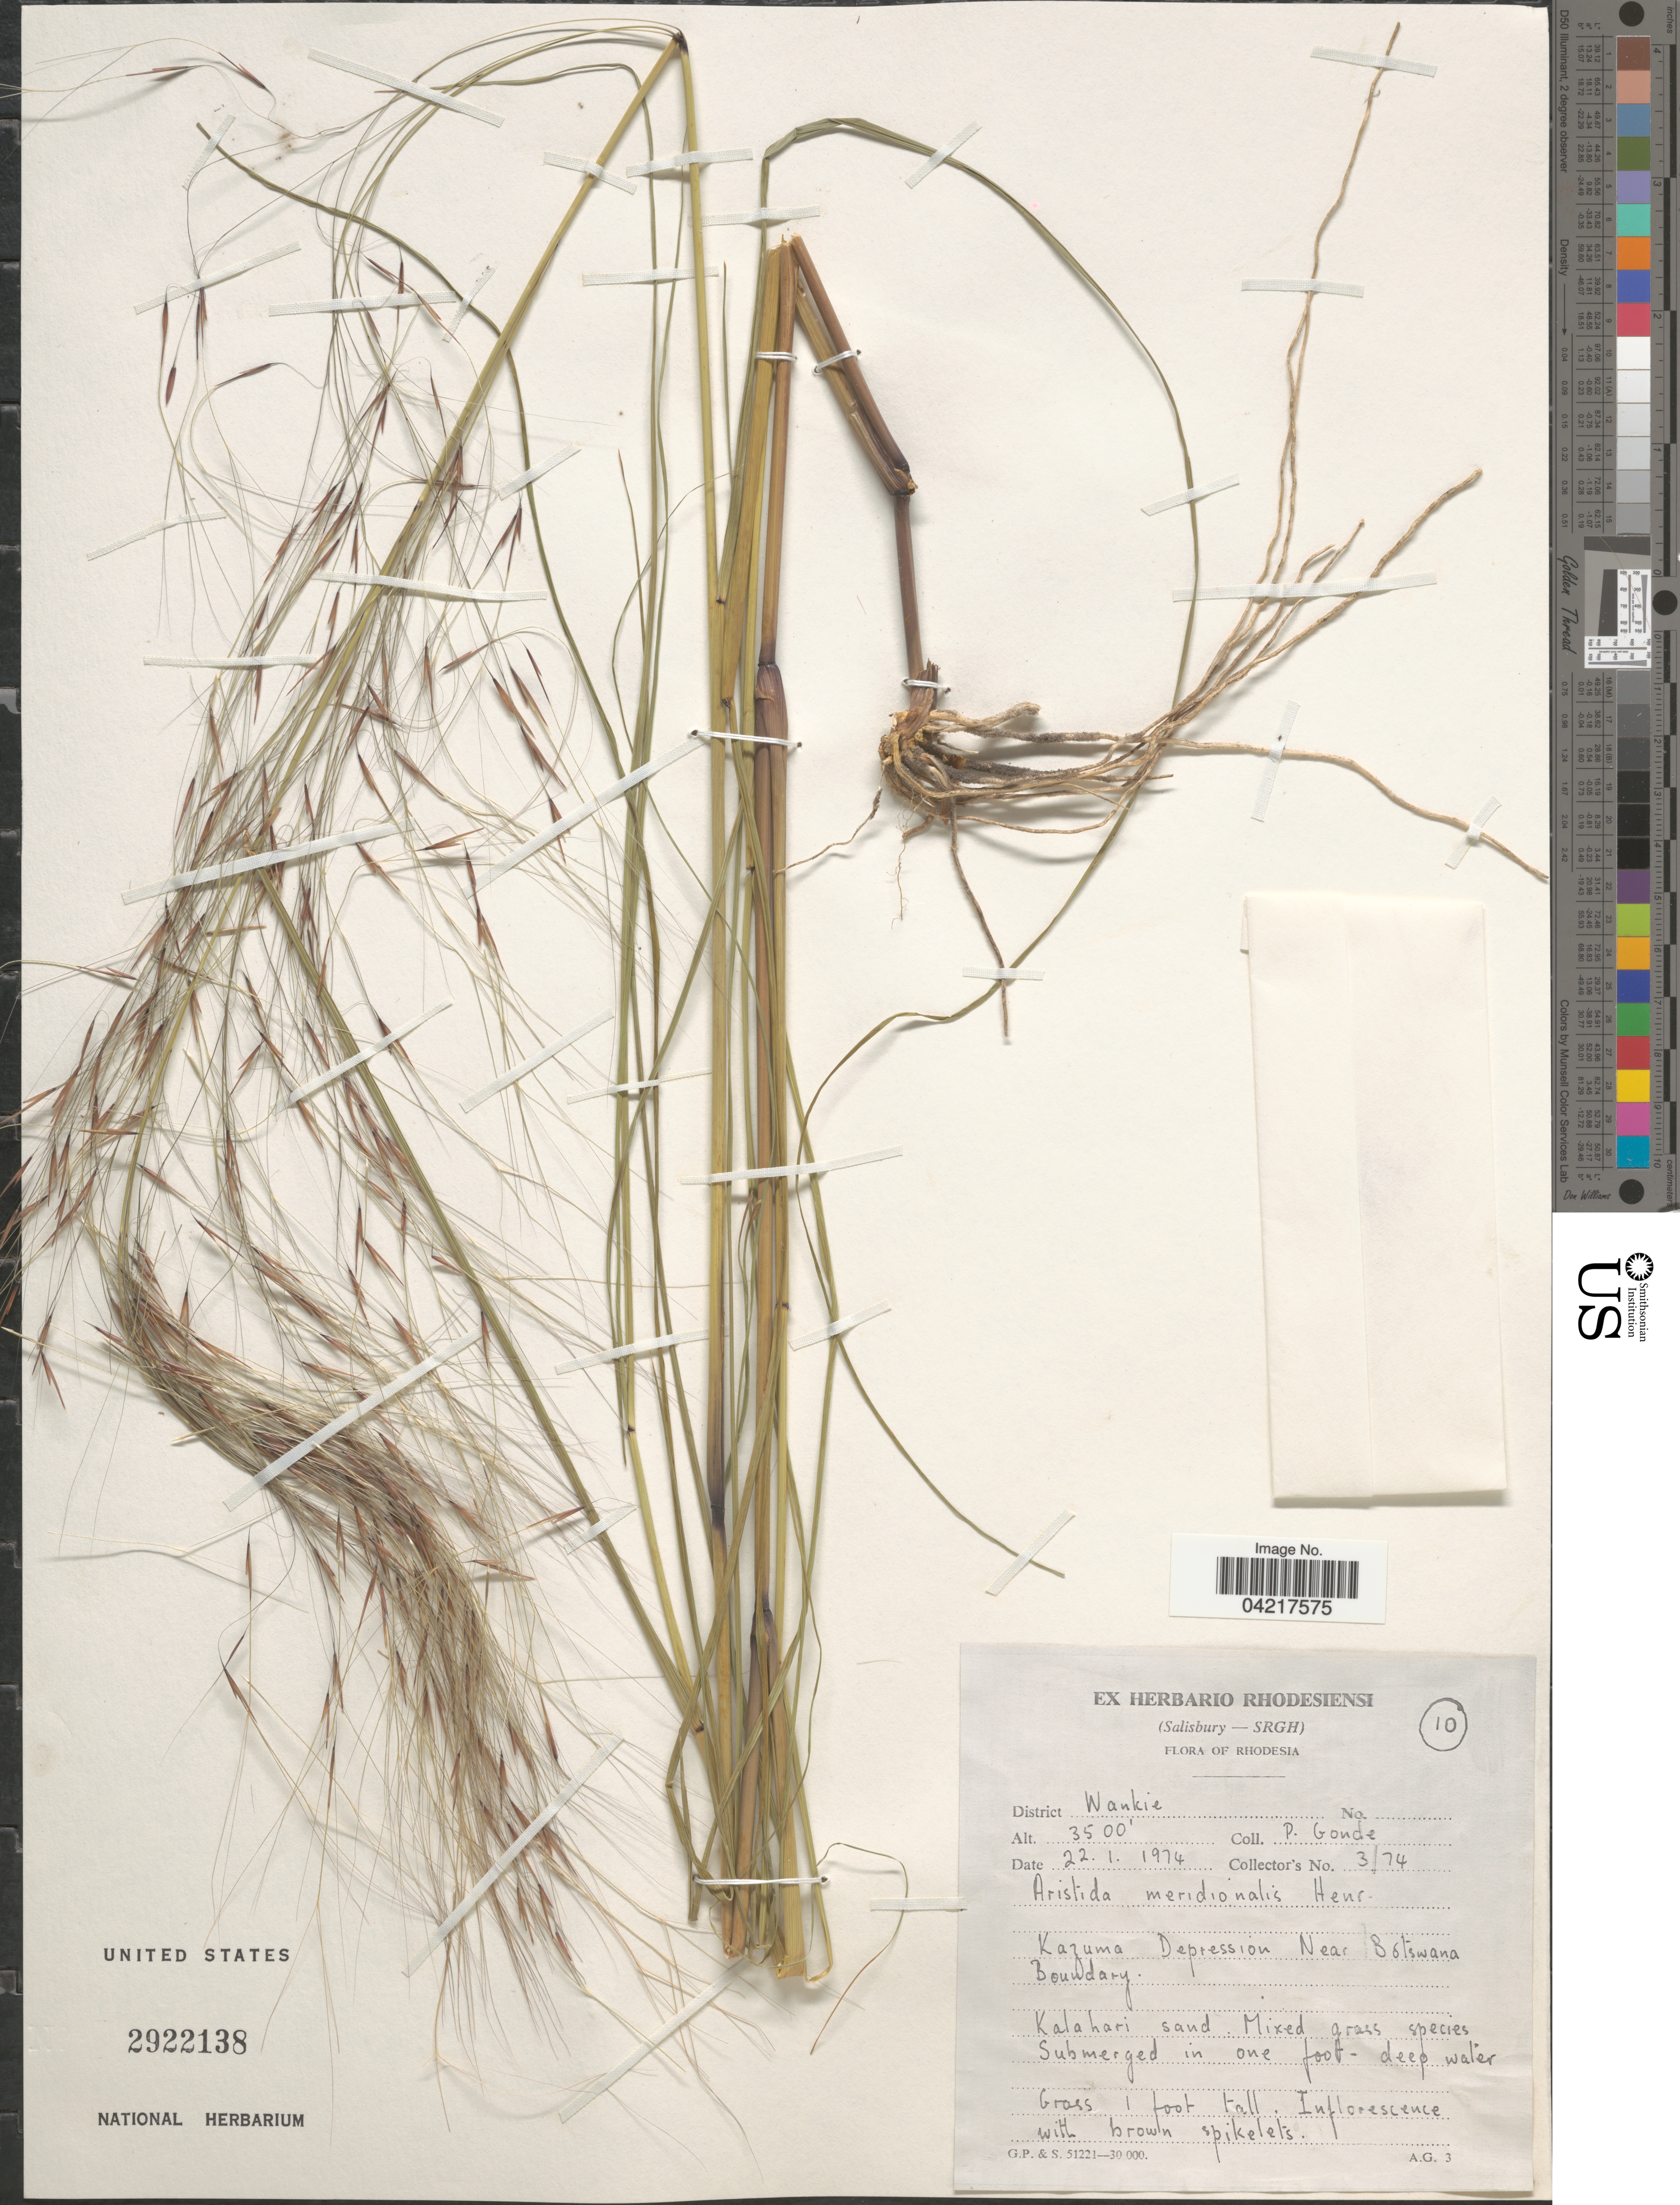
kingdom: Plantae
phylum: Tracheophyta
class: Liliopsida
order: Poales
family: Poaceae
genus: Aristida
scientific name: Aristida meridionalis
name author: Henr.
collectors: P. Gonde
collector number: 3/74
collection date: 1974-01-22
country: Zimbabwe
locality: Rhodesia. District Wankie. Kazuma Depression Near Botswana Boundary.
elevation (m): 1067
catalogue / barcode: US 2922138